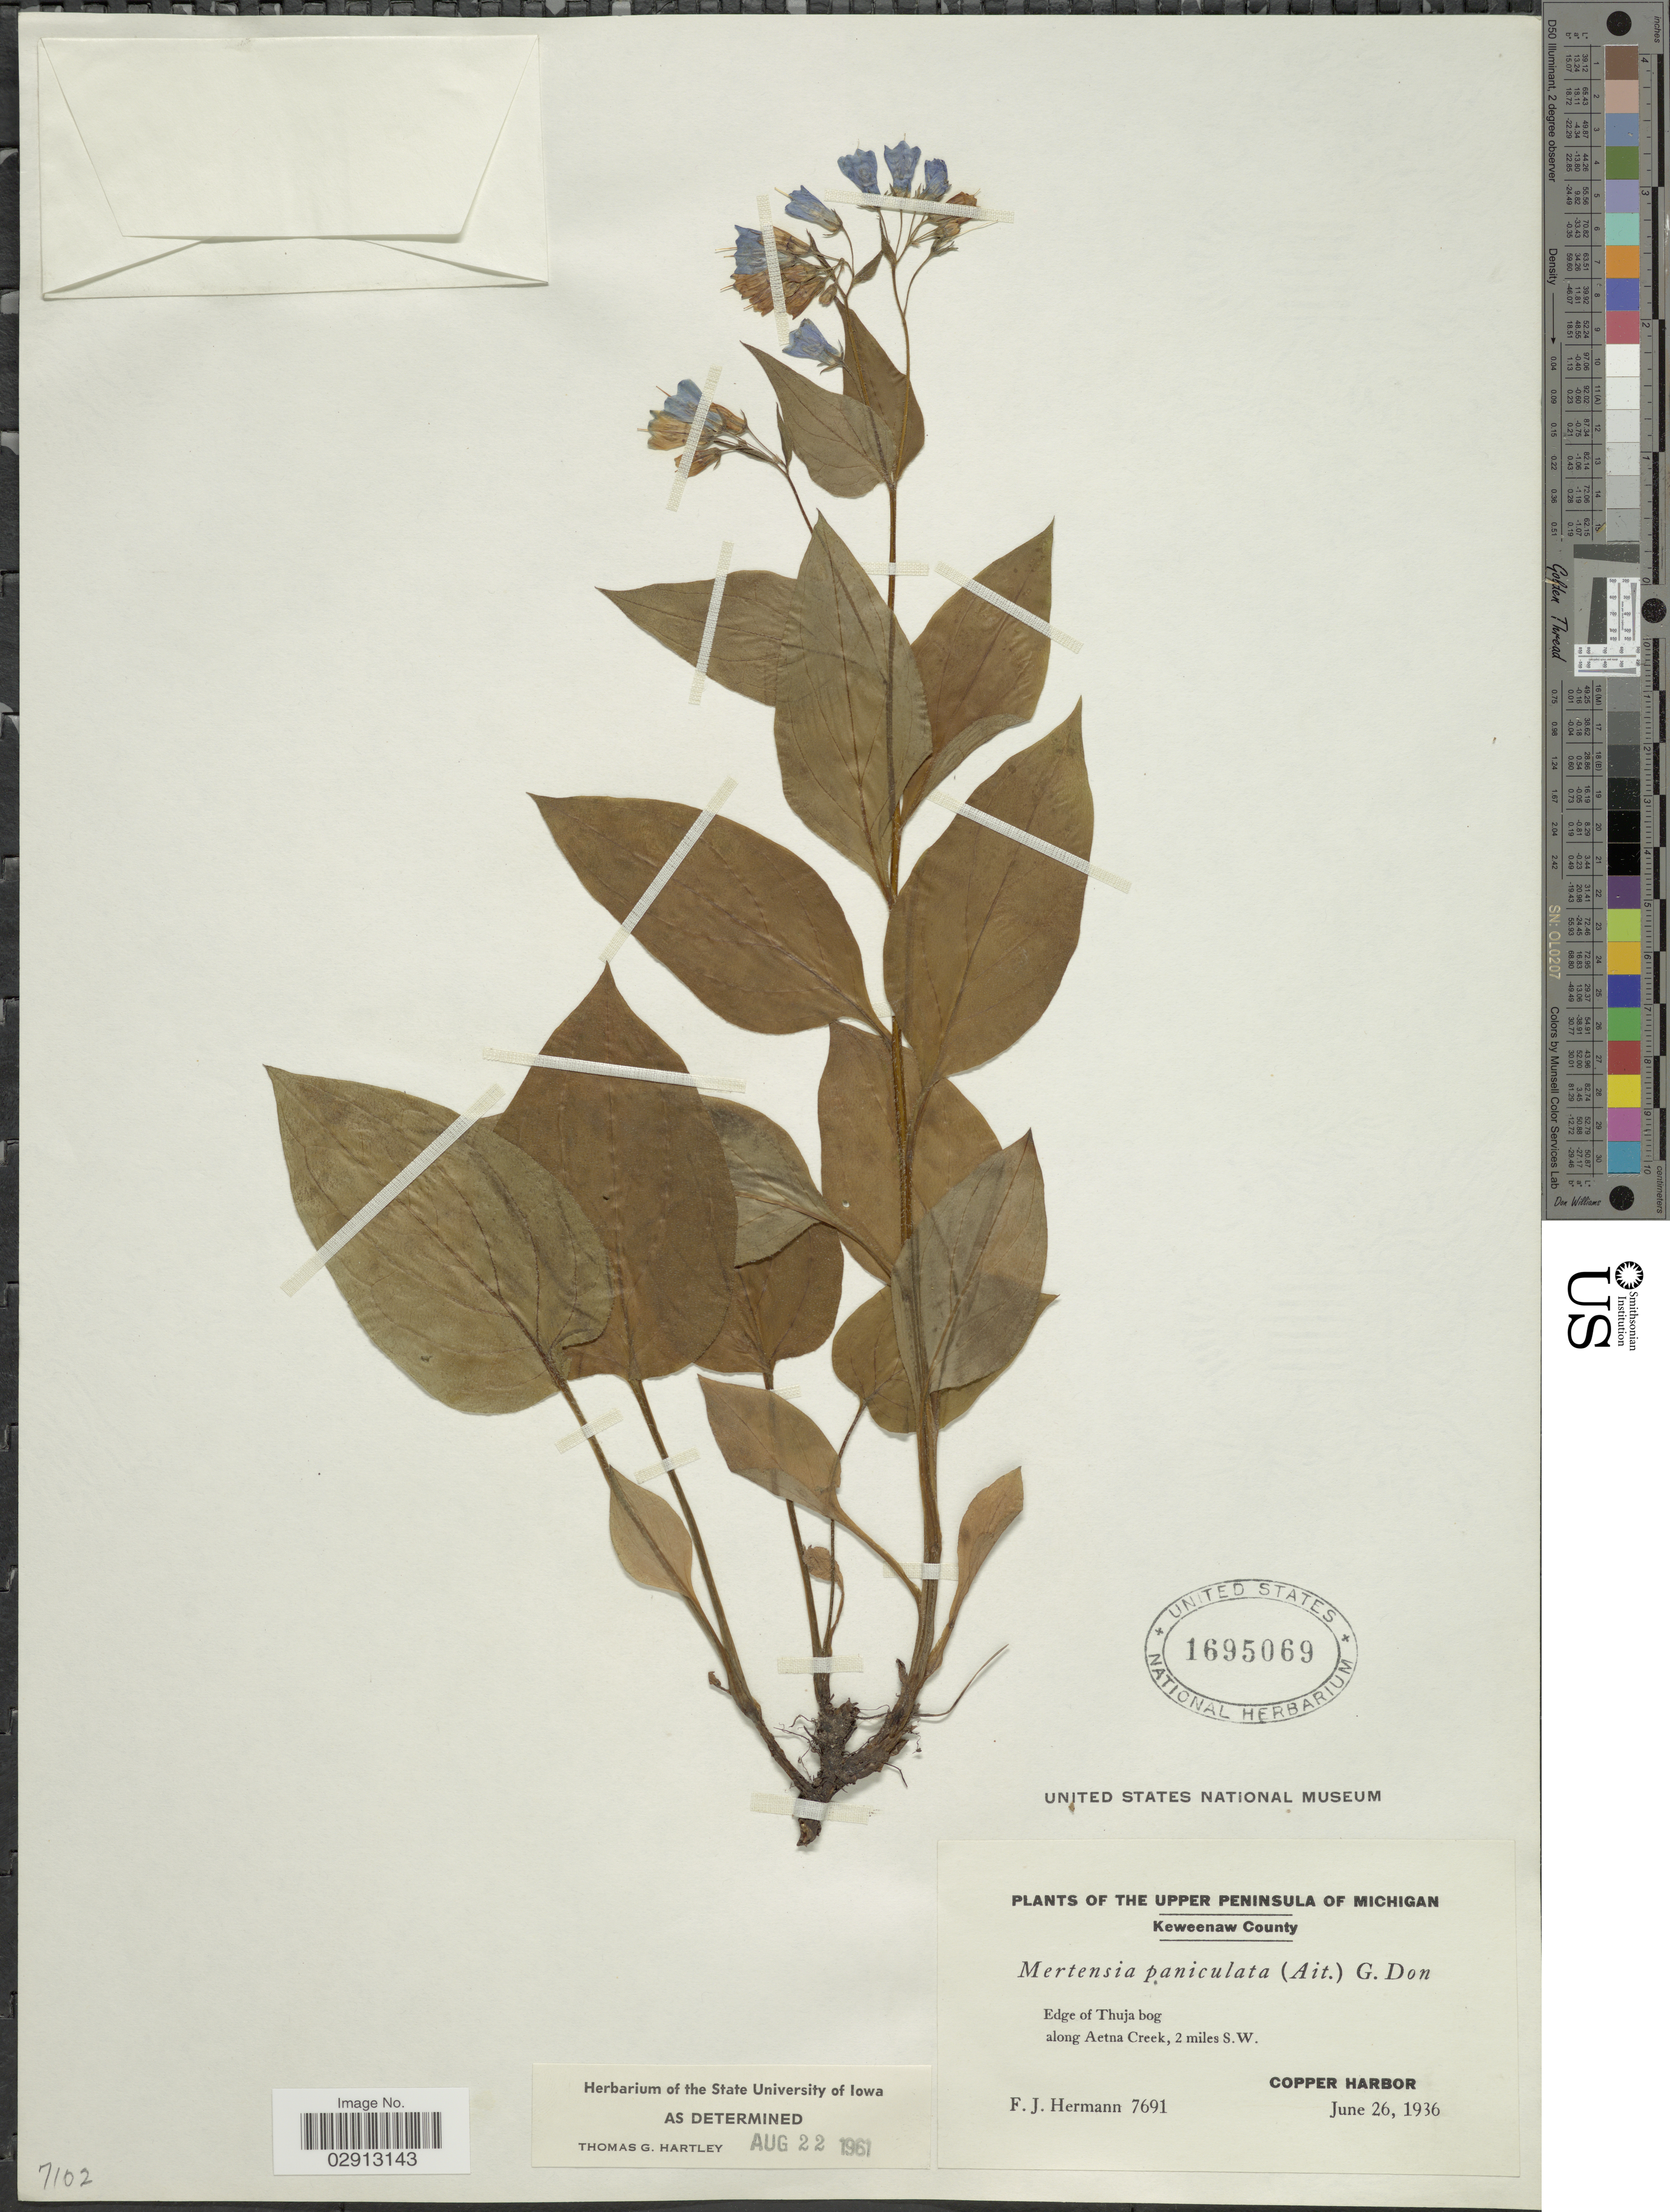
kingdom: Plantae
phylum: Tracheophyta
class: Magnoliopsida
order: Boraginales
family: Boraginaceae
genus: Mertensia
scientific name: Mertensia paniculata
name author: (Aiton) G. Don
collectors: F. J. Hermann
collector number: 7691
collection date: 1936-06-26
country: United States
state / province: Michigan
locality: The Upper Peninsula of Michigan. Keweenaw County. Edge of Thuja bog along Aetna Creek, 2 miles S. W. Copper Harbor.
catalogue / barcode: US 1695069